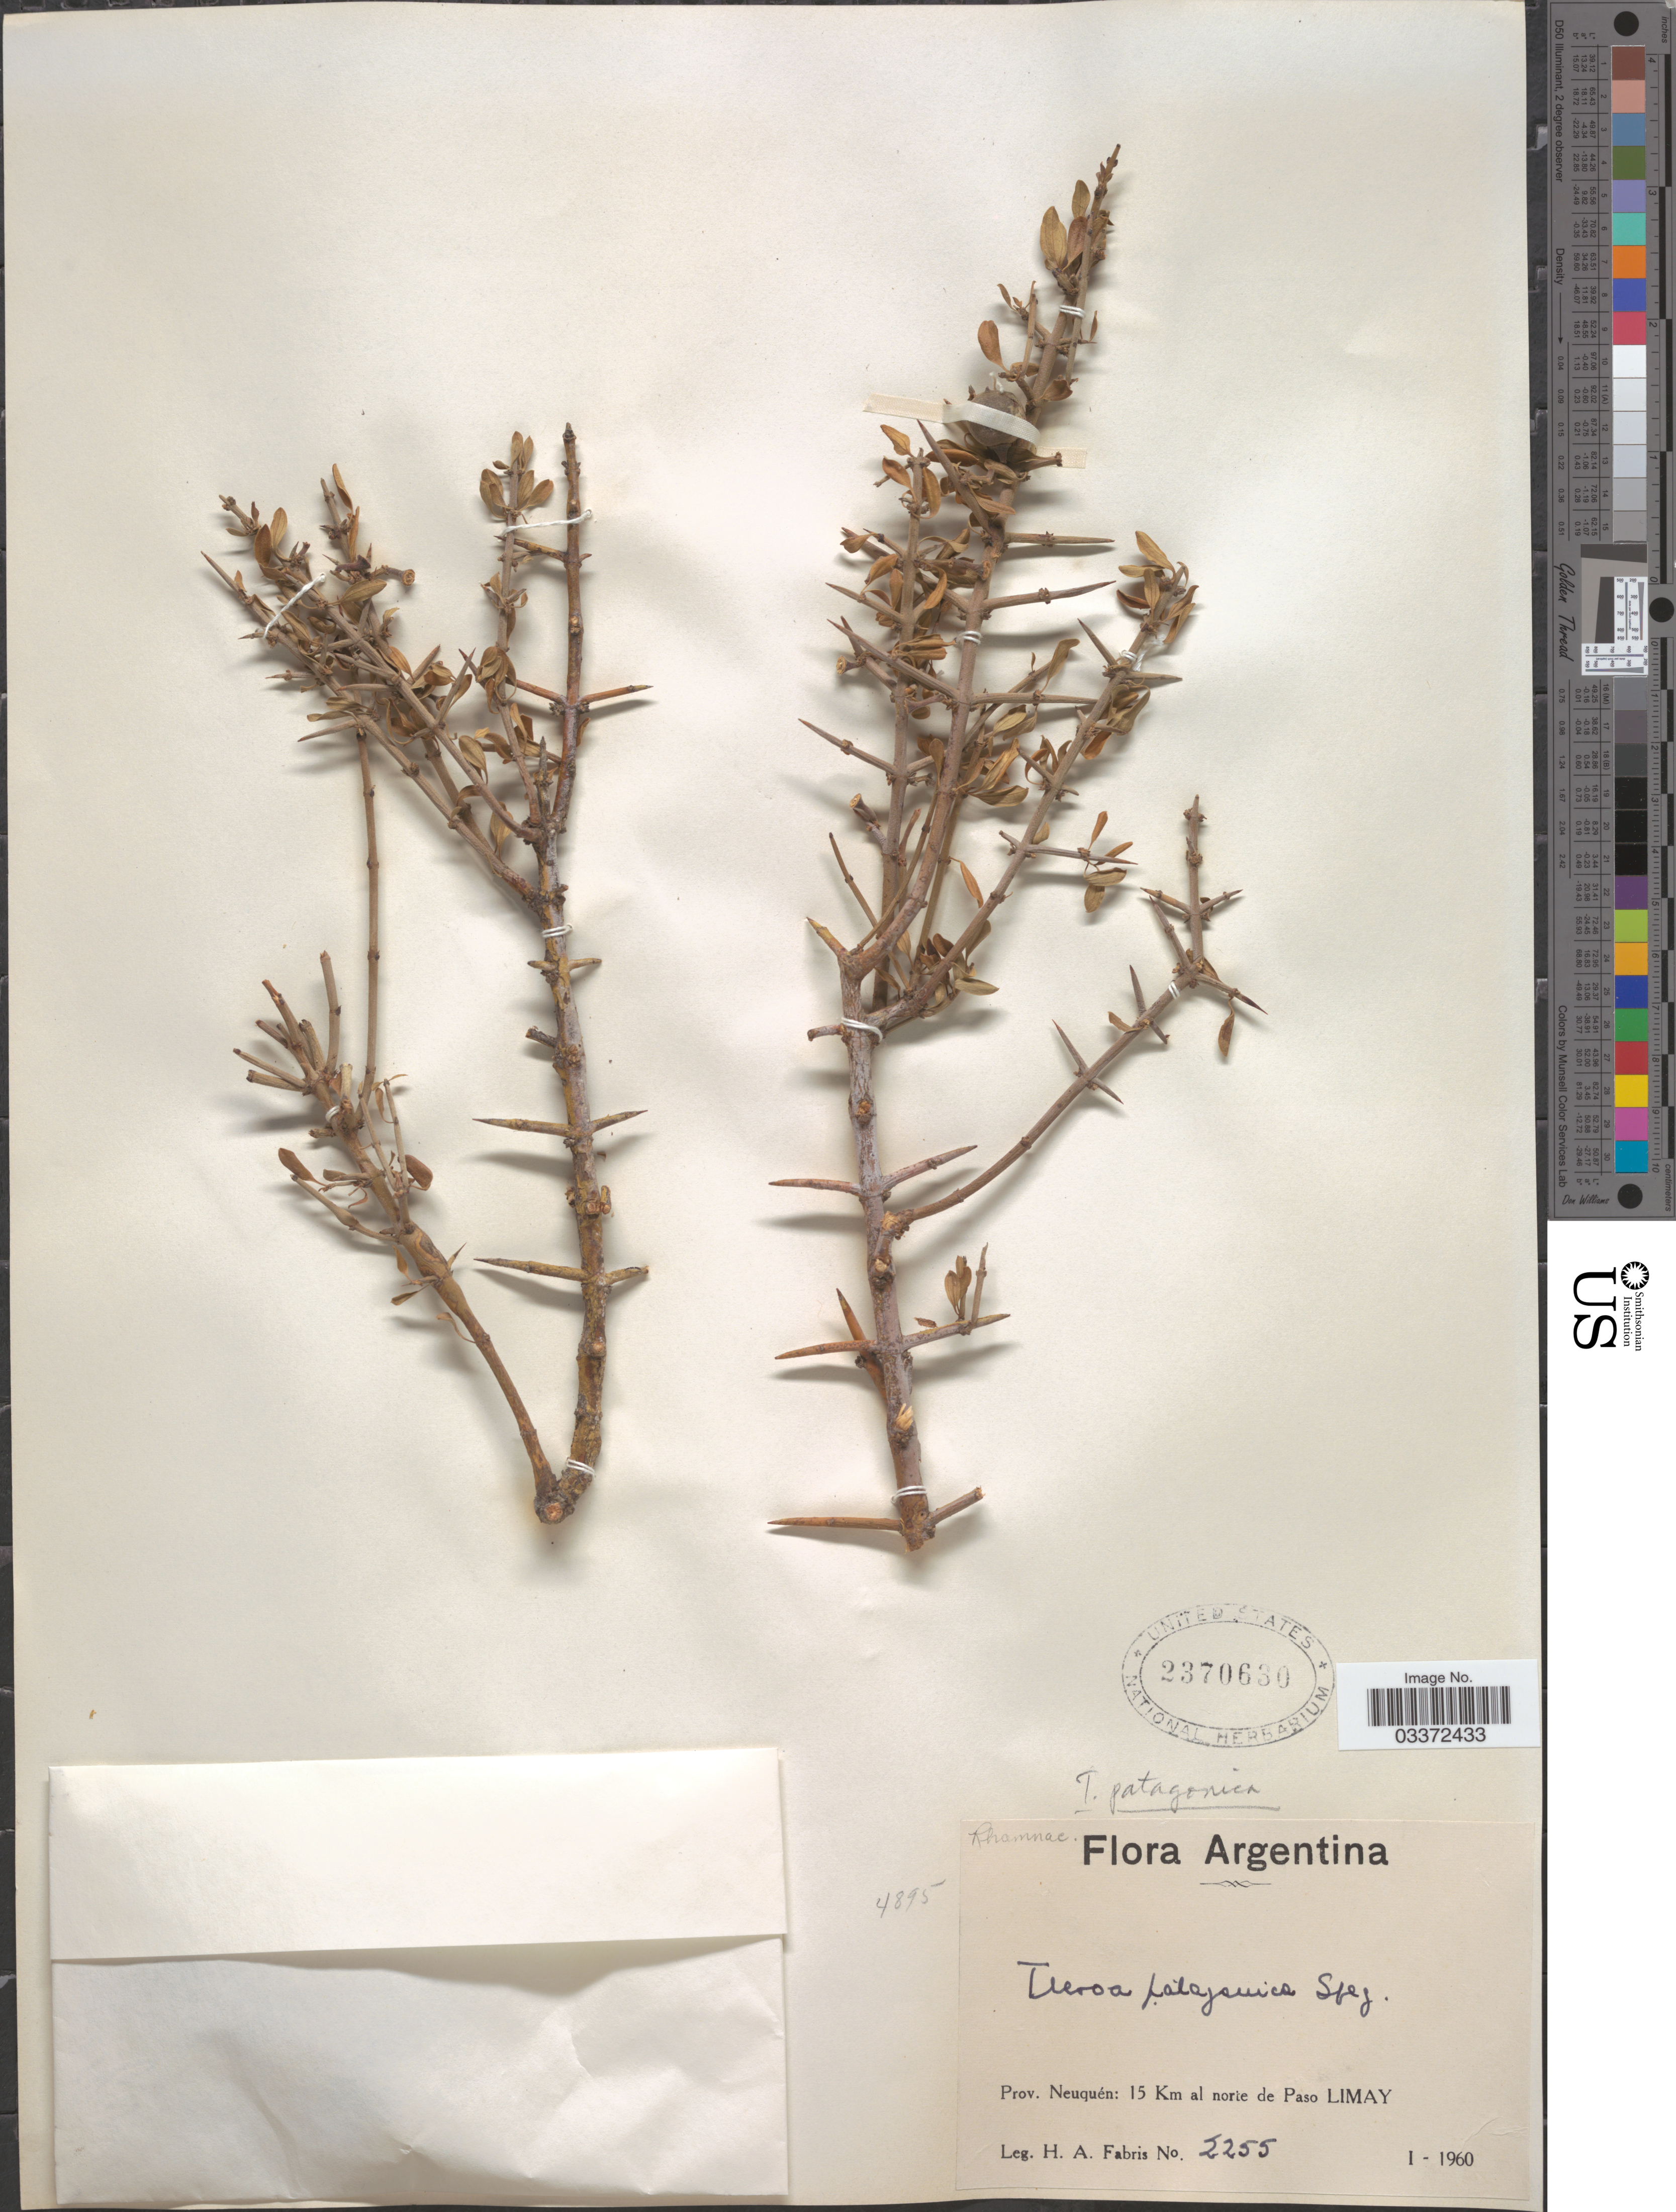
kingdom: Plantae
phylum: Tracheophyta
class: Magnoliopsida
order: Rosales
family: Rhamnaceae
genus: Trevoa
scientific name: Trevoa patagonica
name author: Speg.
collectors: H. A. Fabris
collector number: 2255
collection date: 1960-01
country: Argentina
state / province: Neuquen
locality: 15 Km al norte de Paso Limay.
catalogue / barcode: US 2370630